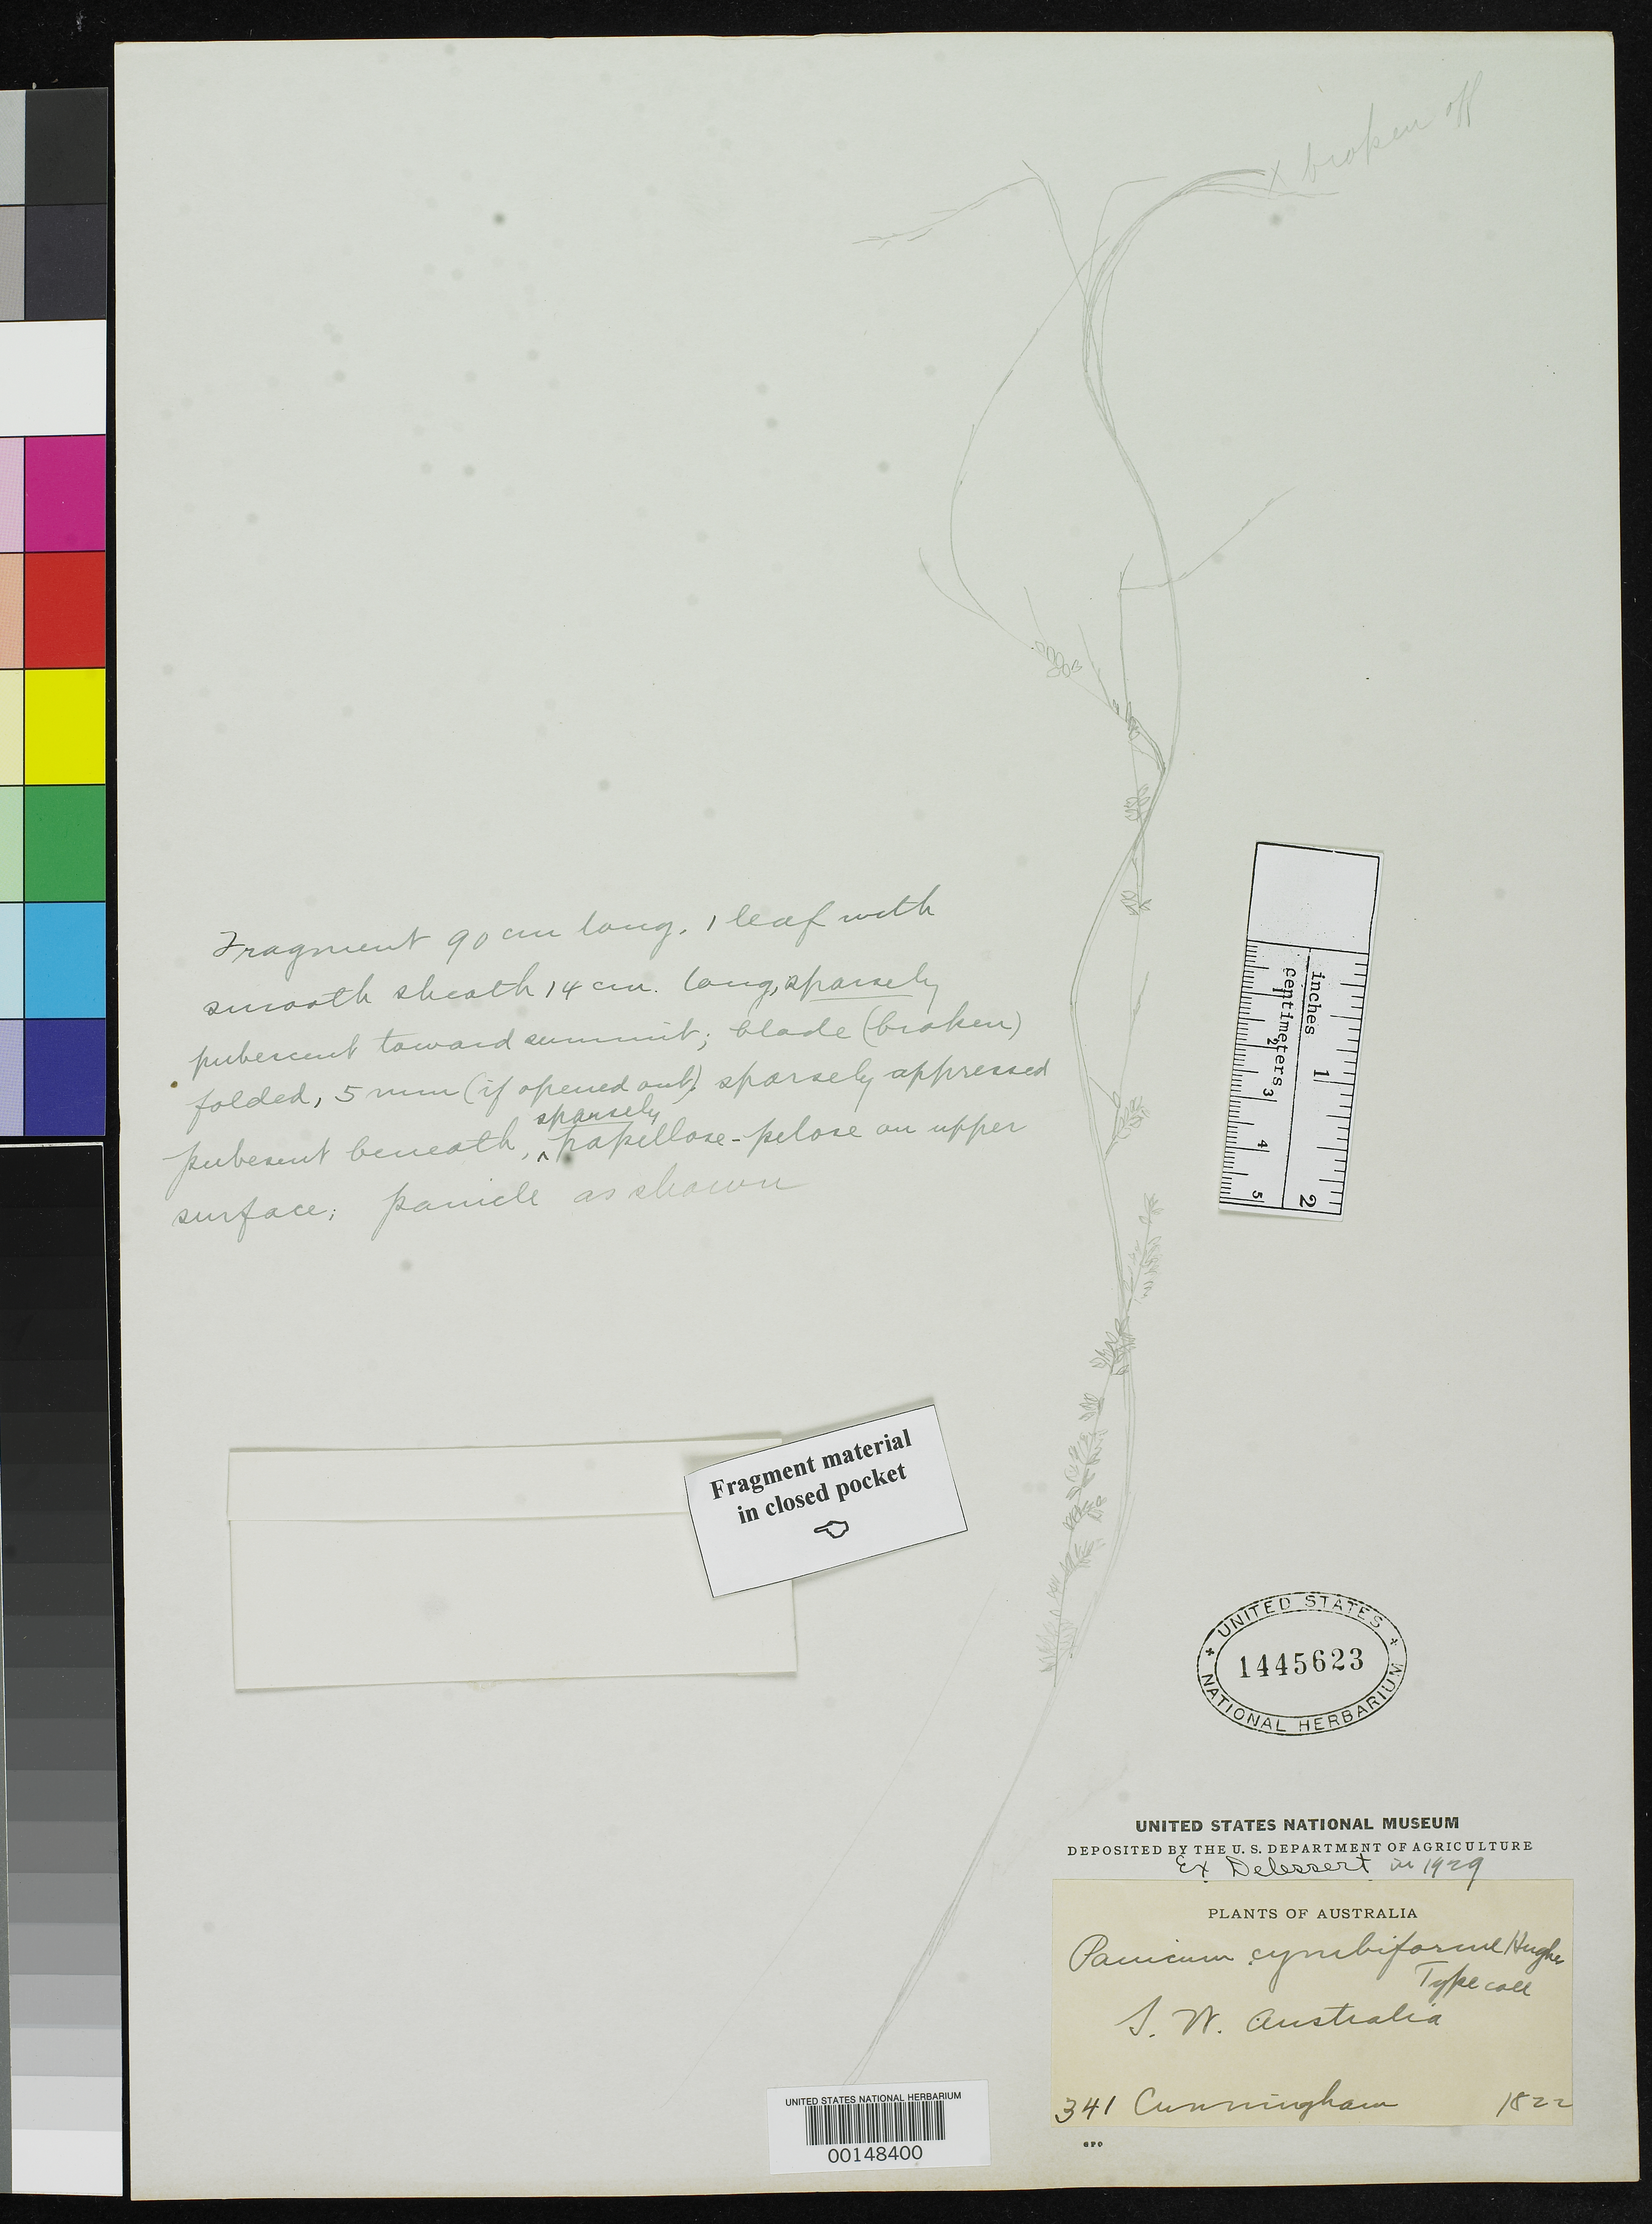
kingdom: Plantae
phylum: Tracheophyta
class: Liliopsida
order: Poales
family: Poaceae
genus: Panicum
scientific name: Panicum cymbiforme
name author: Hughes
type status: Type Fragment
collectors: A. Cunningham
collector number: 341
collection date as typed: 1822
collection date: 1822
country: Australia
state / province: Western Australia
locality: Cygnet Bay.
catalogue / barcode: US 1445623